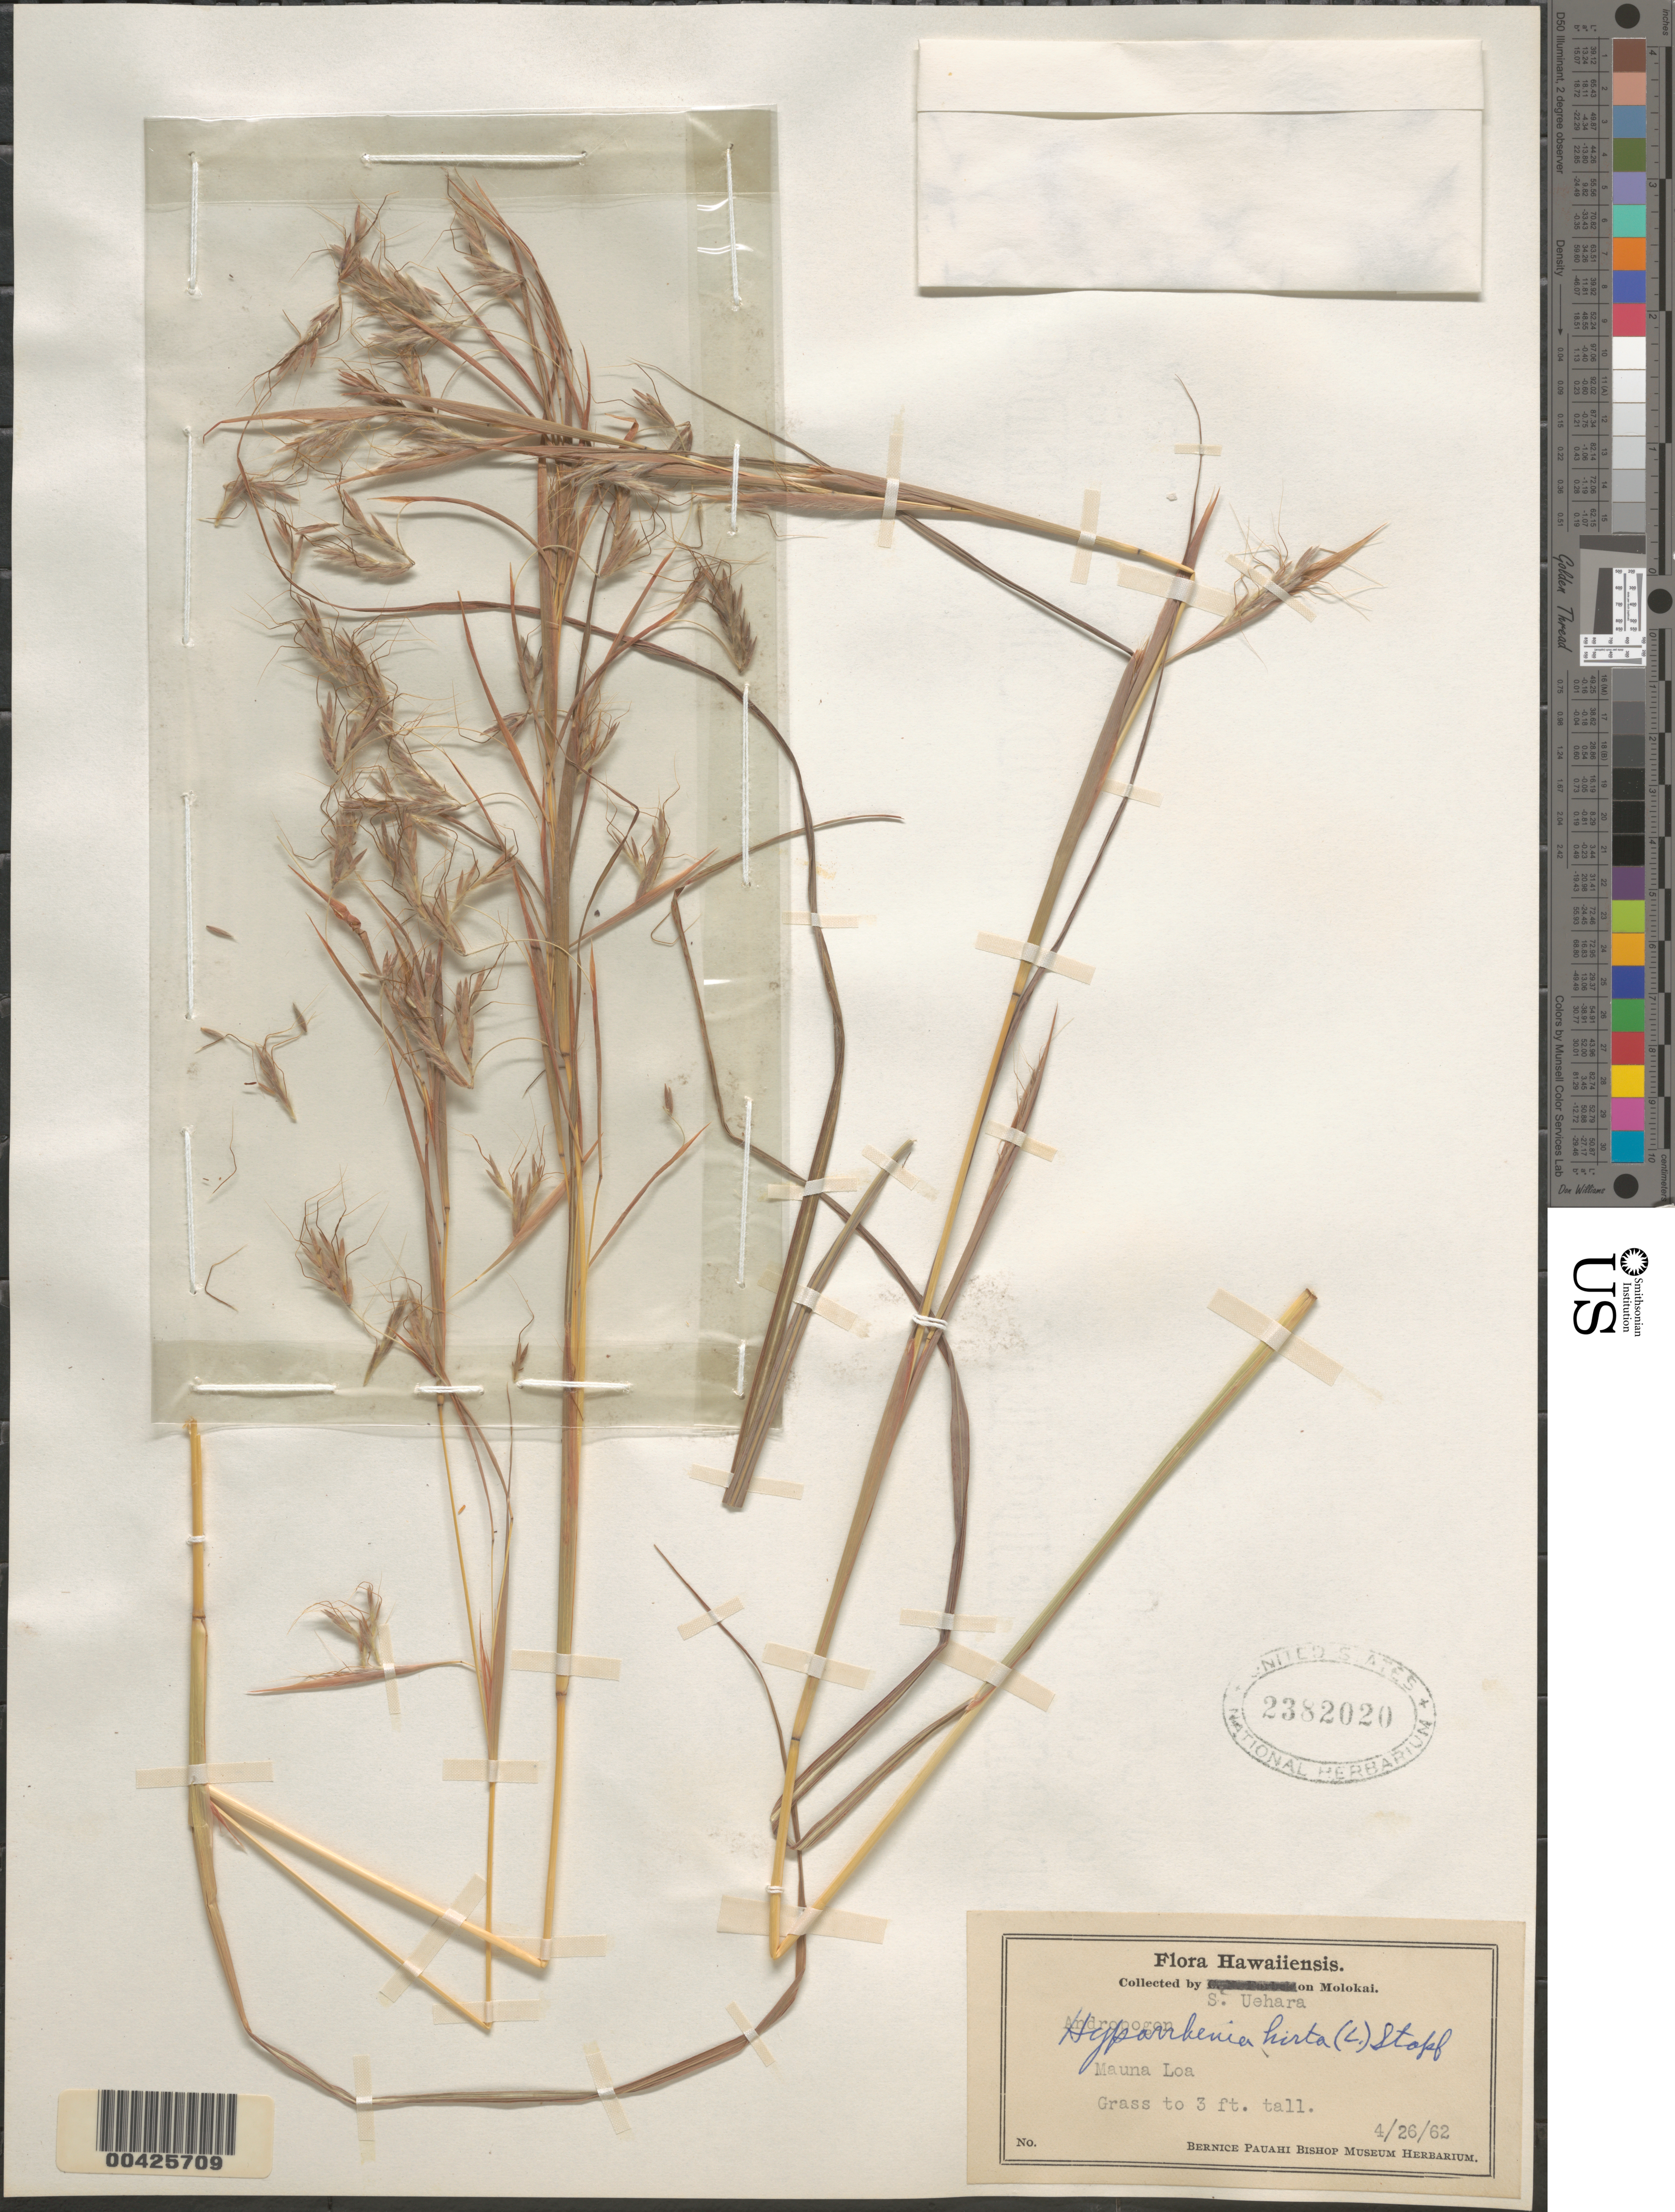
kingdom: Plantae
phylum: Tracheophyta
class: Liliopsida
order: Poales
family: Poaceae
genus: Hyparrhenia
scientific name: Hyparrhenia hirta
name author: (Nees) Stapf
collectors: S. Uehara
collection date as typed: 26 Apr 1962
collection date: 1962-04-26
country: United States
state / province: Hawaii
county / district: Maui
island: Moloka'i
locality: Mauna Loa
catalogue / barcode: US 2382020